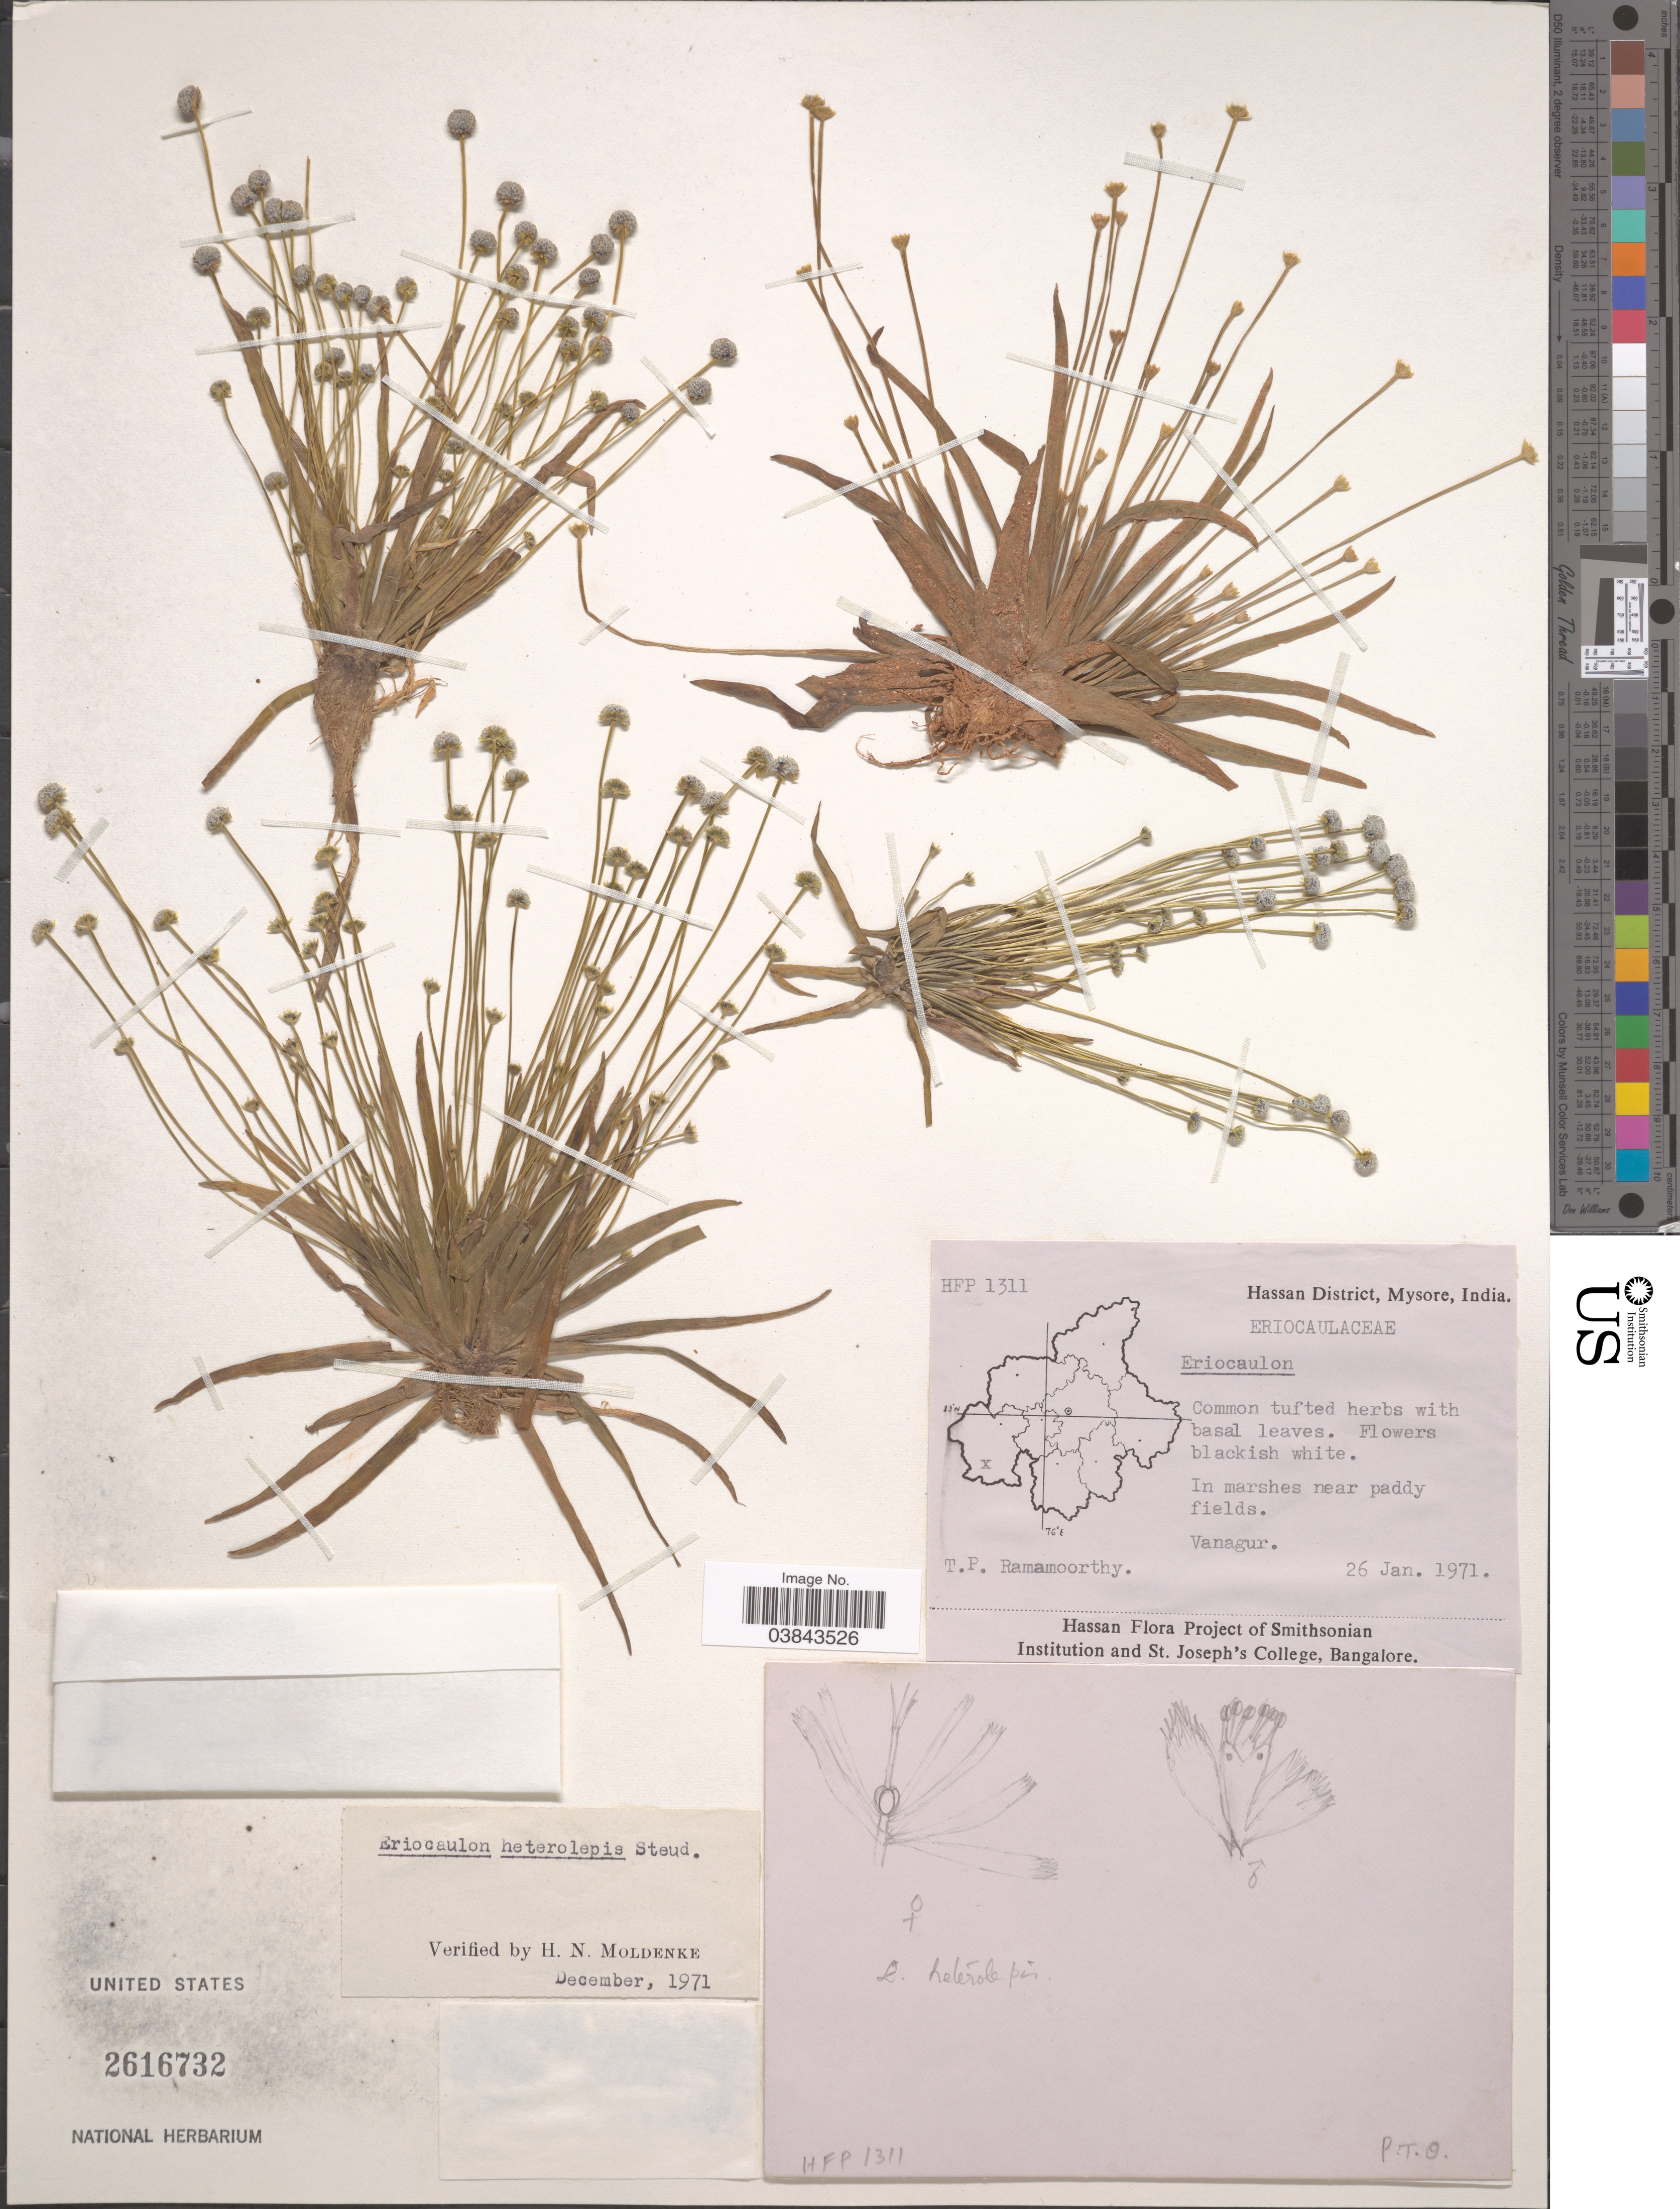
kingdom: Plantae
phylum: Tracheophyta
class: Liliopsida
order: Poales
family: Eriocaulaceae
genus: Eriocaulon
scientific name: Eriocaulon heterolepis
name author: Steud.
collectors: T. P. Ramamoorthy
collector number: HFP 1311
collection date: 1971-01-26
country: India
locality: Hassan District, Mysore. Vanagur.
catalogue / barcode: US 2616732